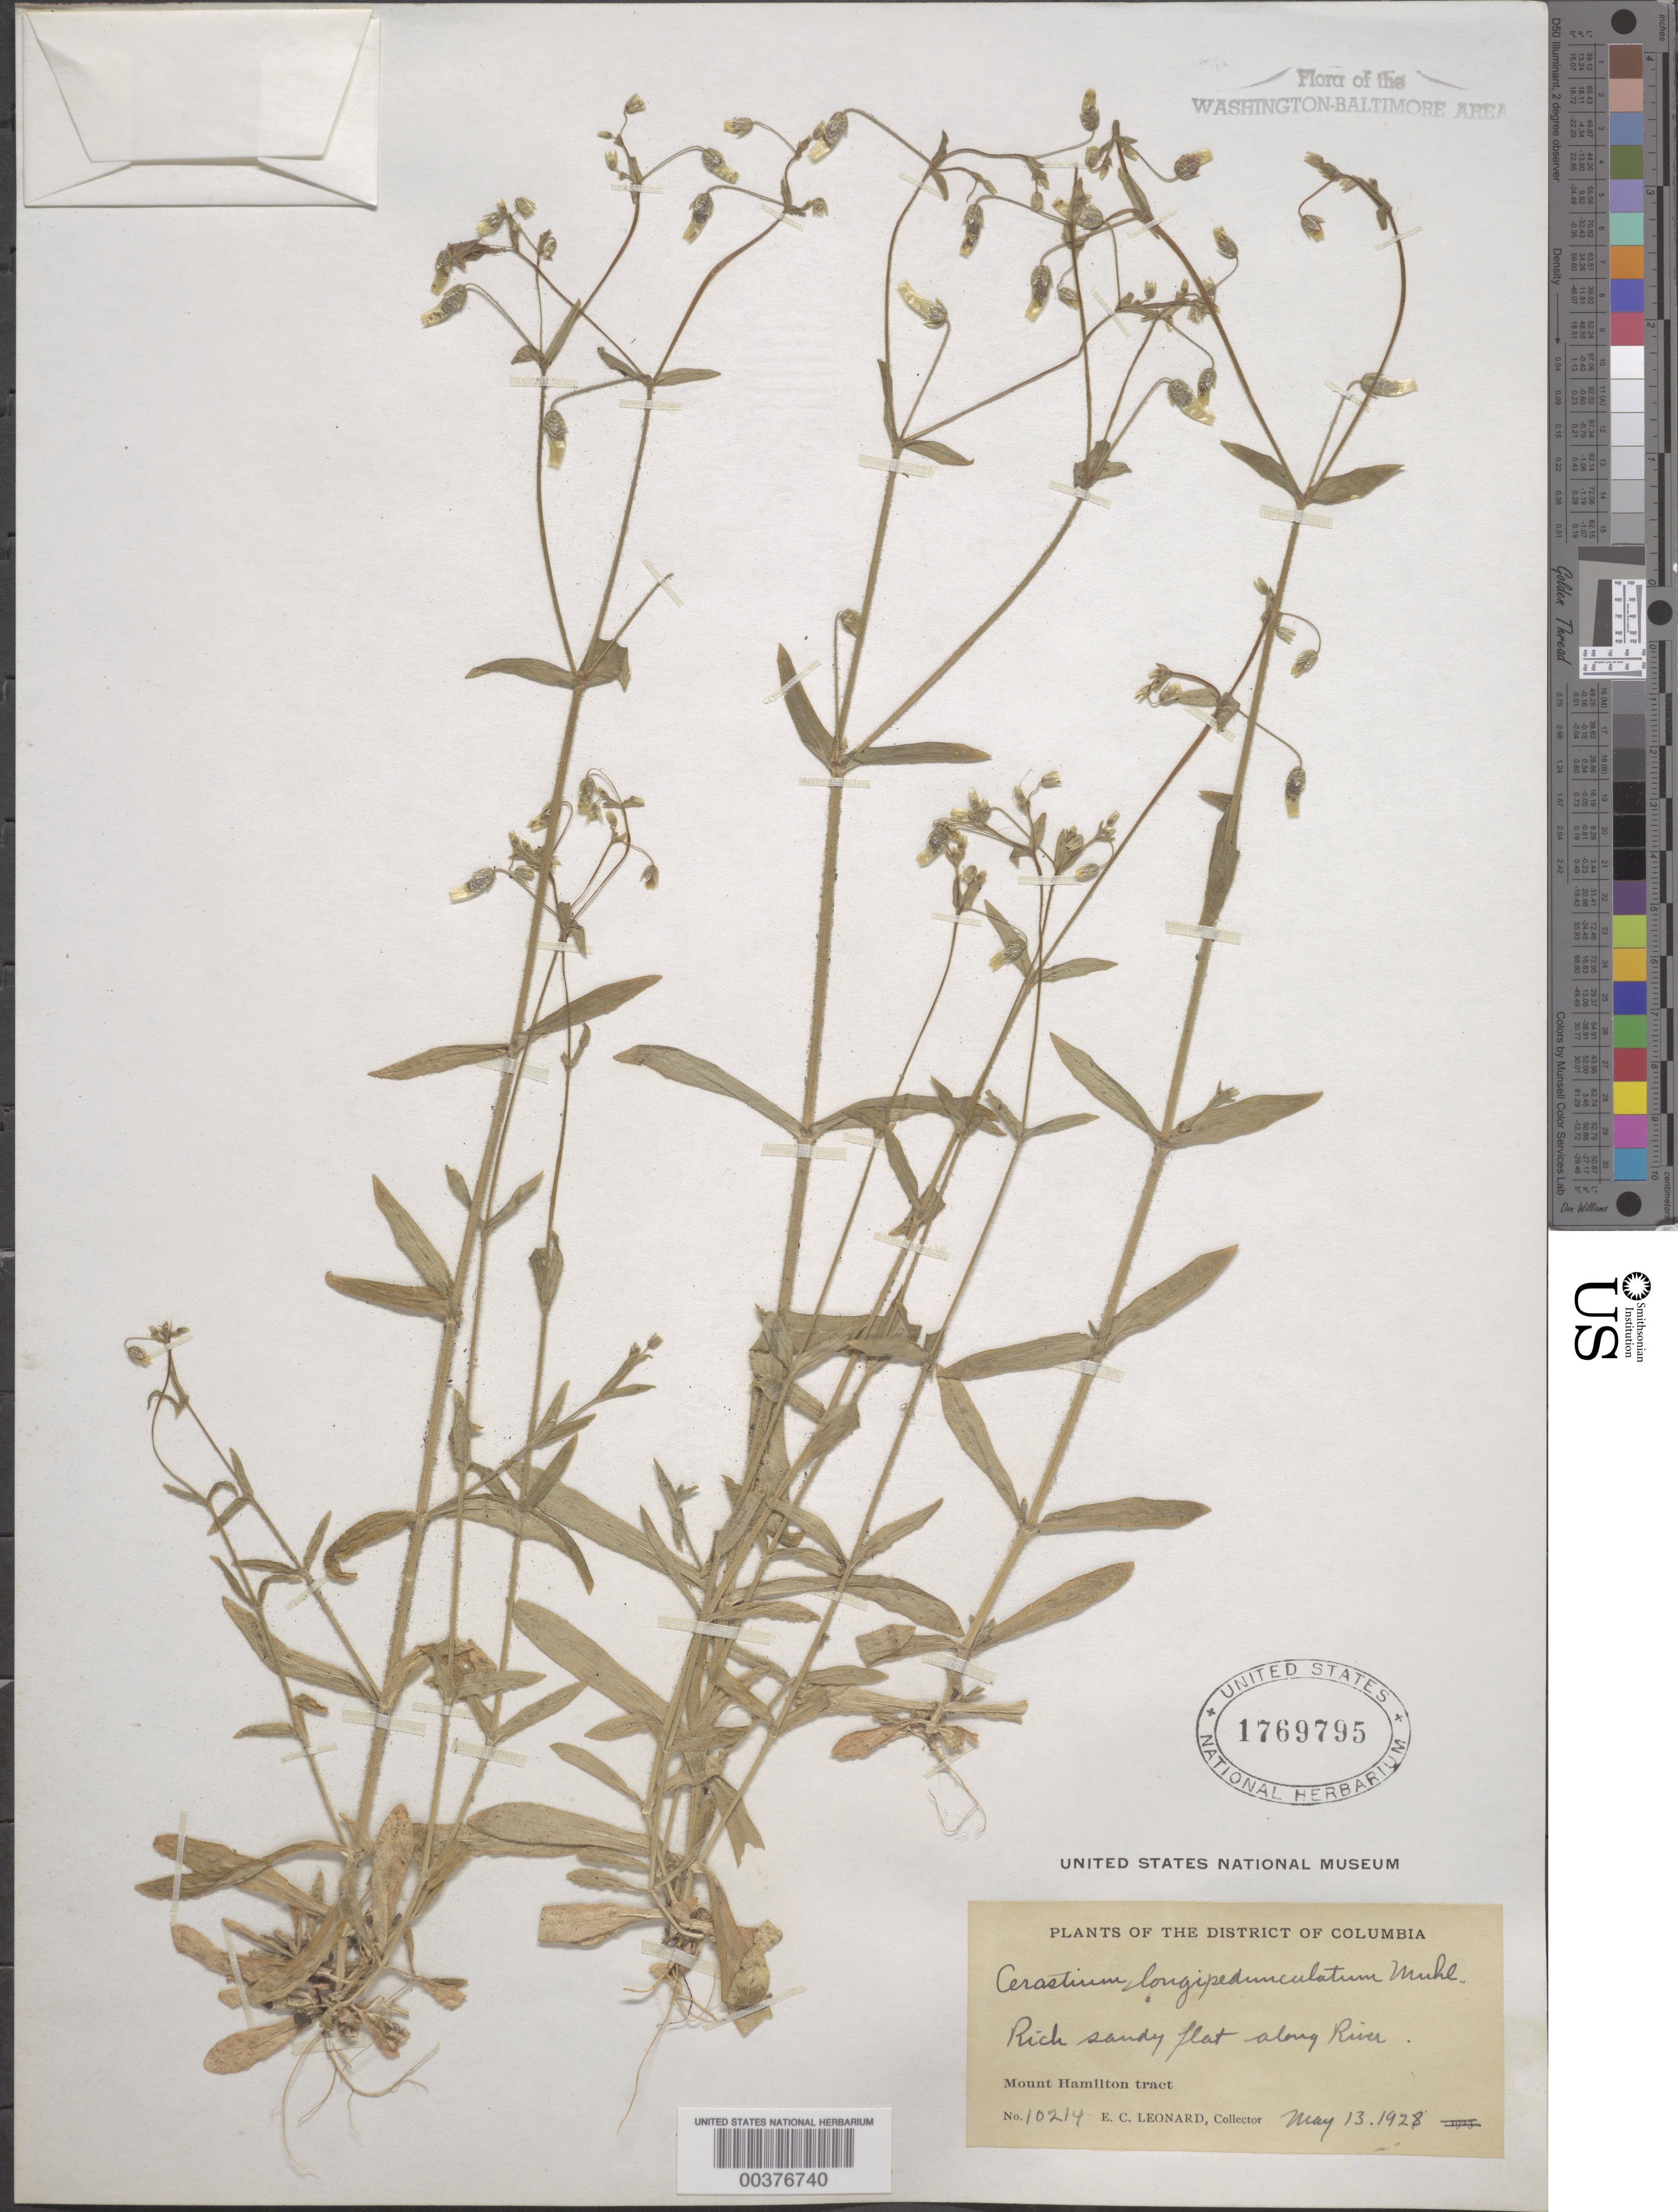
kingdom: Plantae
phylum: Tracheophyta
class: Magnoliopsida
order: Caryophyllales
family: Caryophyllaceae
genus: Cerastium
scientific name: Cerastium nutans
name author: Raf.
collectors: E. C. Leonard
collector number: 10214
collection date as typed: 13 May 1928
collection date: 1928-05-13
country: United States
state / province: District of Columbia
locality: Mount Hamilton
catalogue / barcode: US 1769795